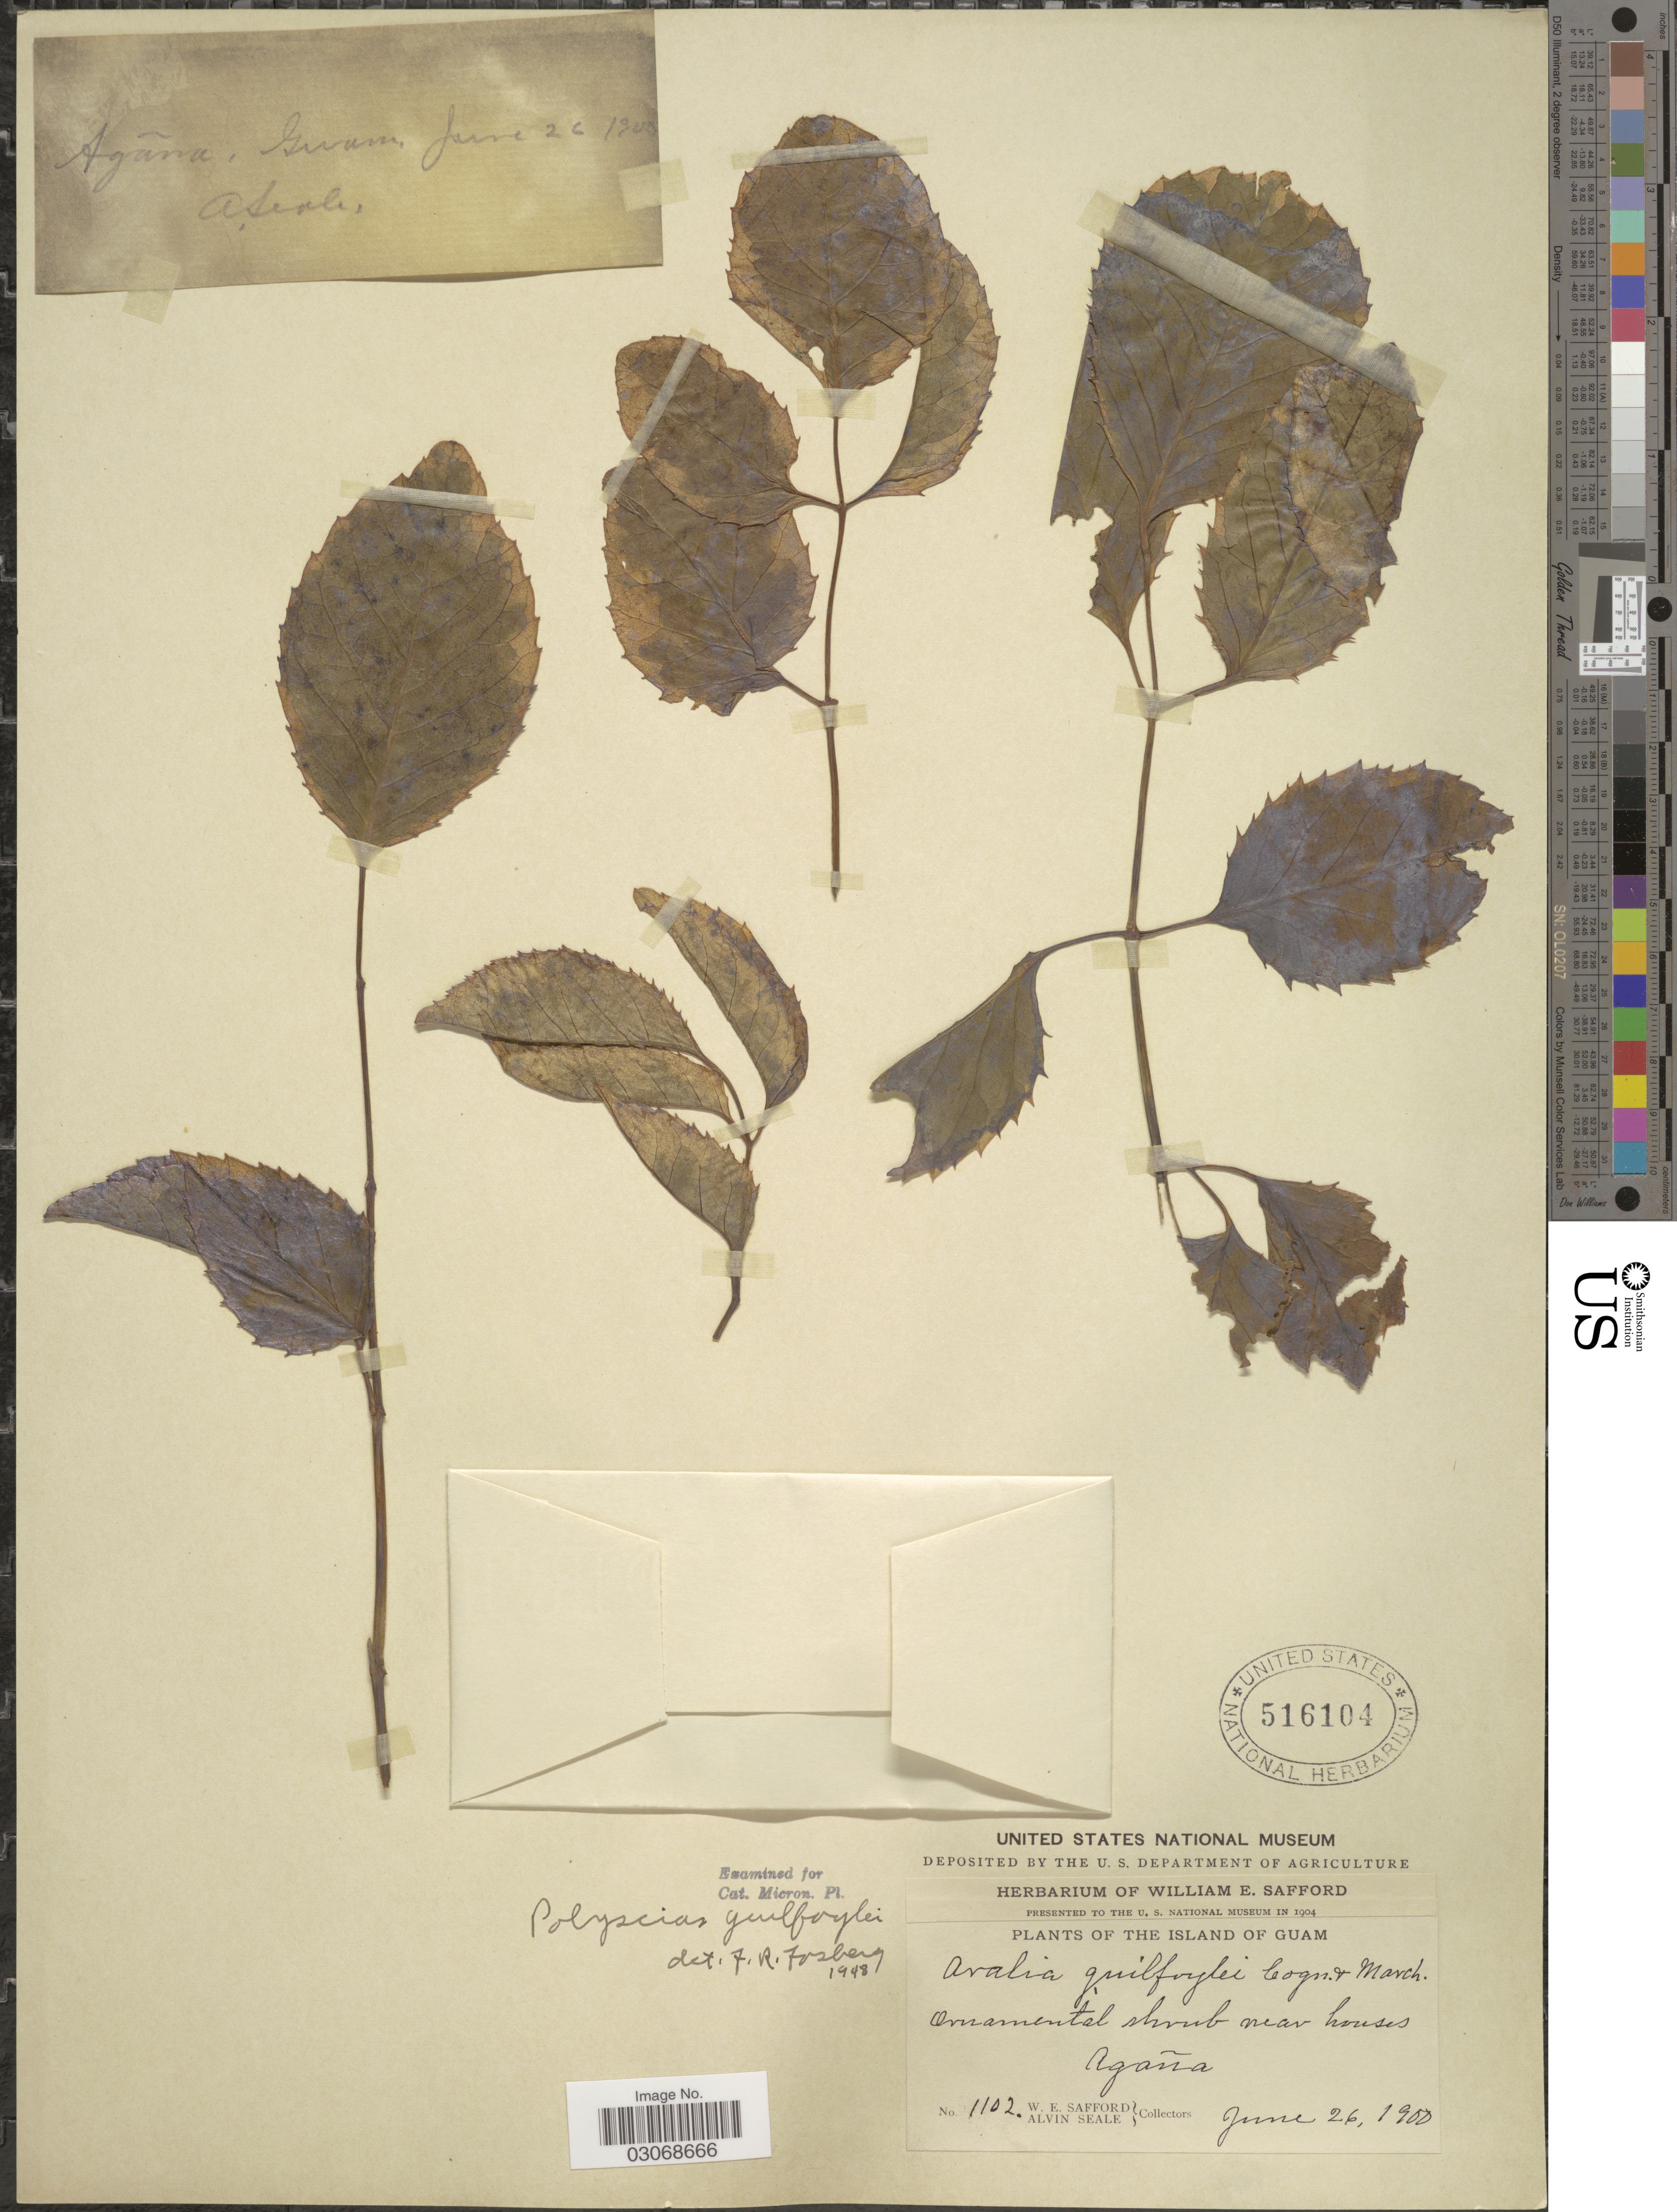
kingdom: Plantae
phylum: Tracheophyta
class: Magnoliopsida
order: Apiales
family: Araliaceae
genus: Polyscias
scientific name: Polyscias guilfoylei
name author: (W. Bull) L.H. Bailey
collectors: W. E. Safford & A. Seale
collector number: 1102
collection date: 1900-06-26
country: Guam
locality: The Island of Guam, Ornamental shrub near houses, Agaña.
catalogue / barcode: US 516104